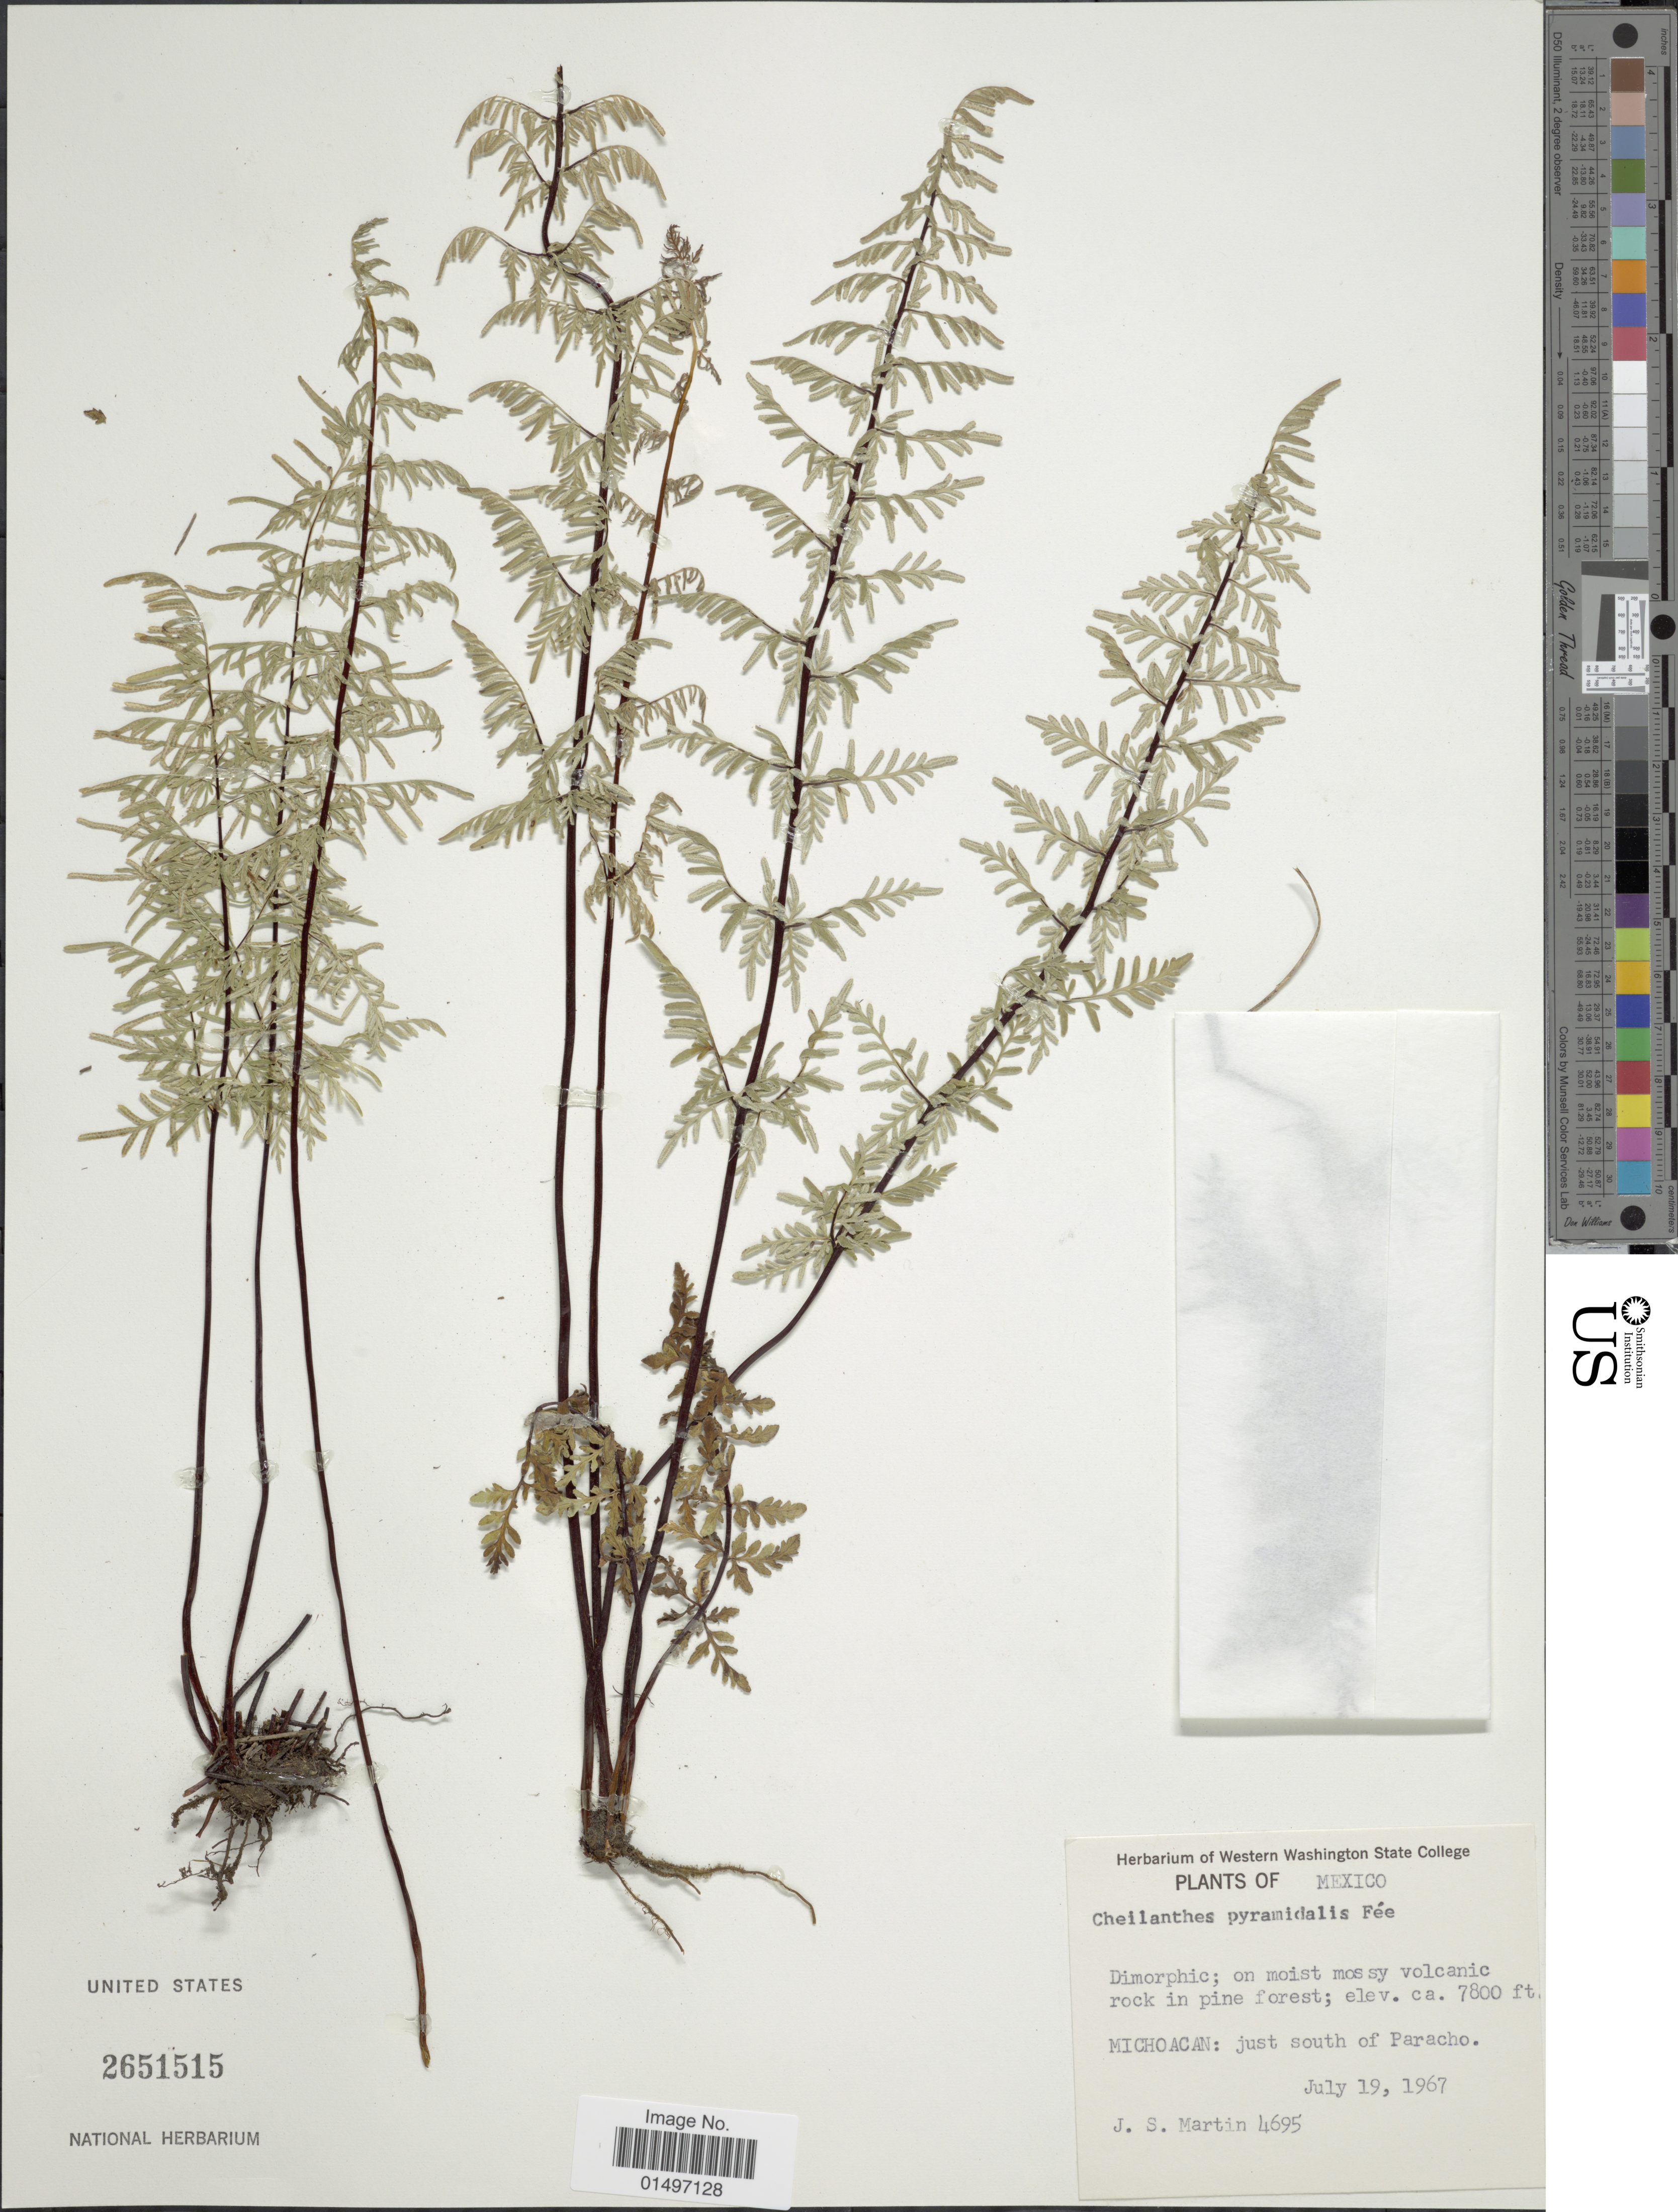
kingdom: Plantae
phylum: Tracheophyta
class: Polypodiopsida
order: Polypodiales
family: Pteridaceae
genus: Gaga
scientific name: Gaga hirsuta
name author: (Link) Fay W. Li & Windham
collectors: J. S. Martin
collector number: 4695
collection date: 1967-07-19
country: Mexico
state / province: Michoacán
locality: Mexico, just south of Paracho.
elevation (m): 2377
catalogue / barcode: US 2651515